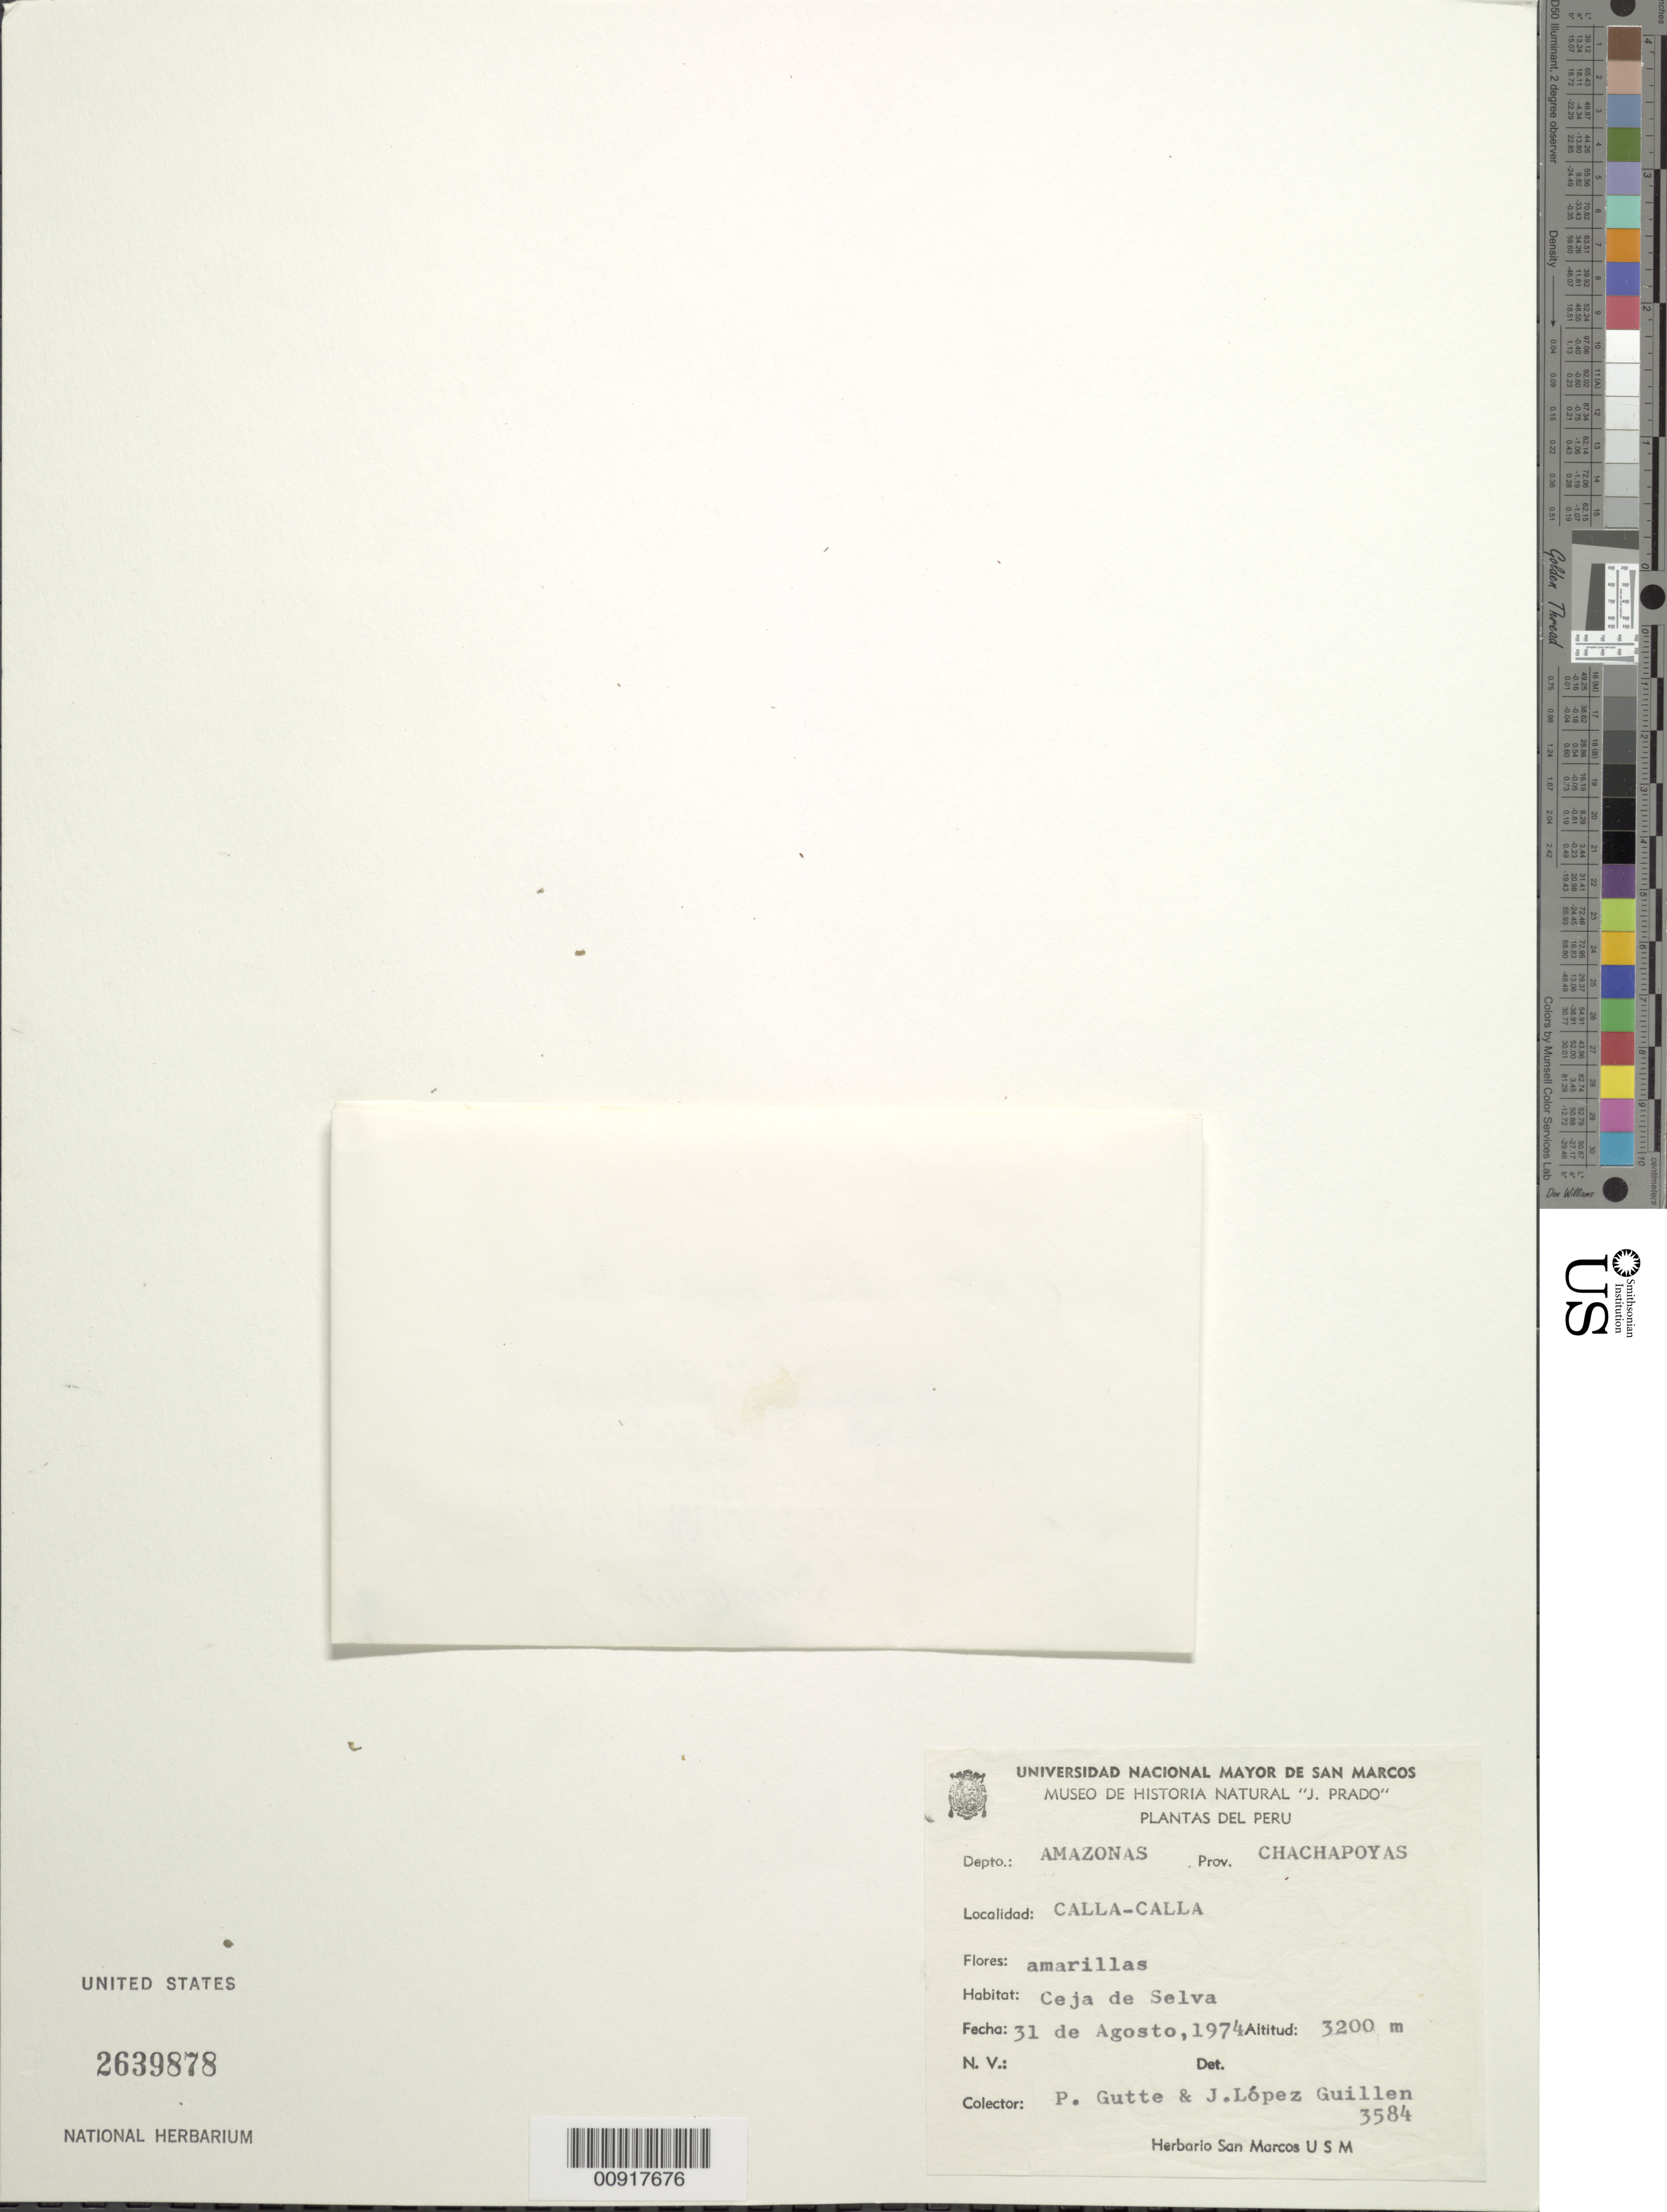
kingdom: Plantae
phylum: Tracheophyta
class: Magnoliopsida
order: Asterales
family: Asteraceae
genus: Philoglossa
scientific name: Philoglossa mimuloides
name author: (Hieron.) H. Rob. & Brettell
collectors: P. Gutte & J. López Guillén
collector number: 3584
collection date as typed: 31 August 1974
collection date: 1974-08-31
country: Peru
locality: Prov. Chachapoyas, Dpto. Amazonas, Calla-Calla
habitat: Ceja de selva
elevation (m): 3200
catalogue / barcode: US 2639878